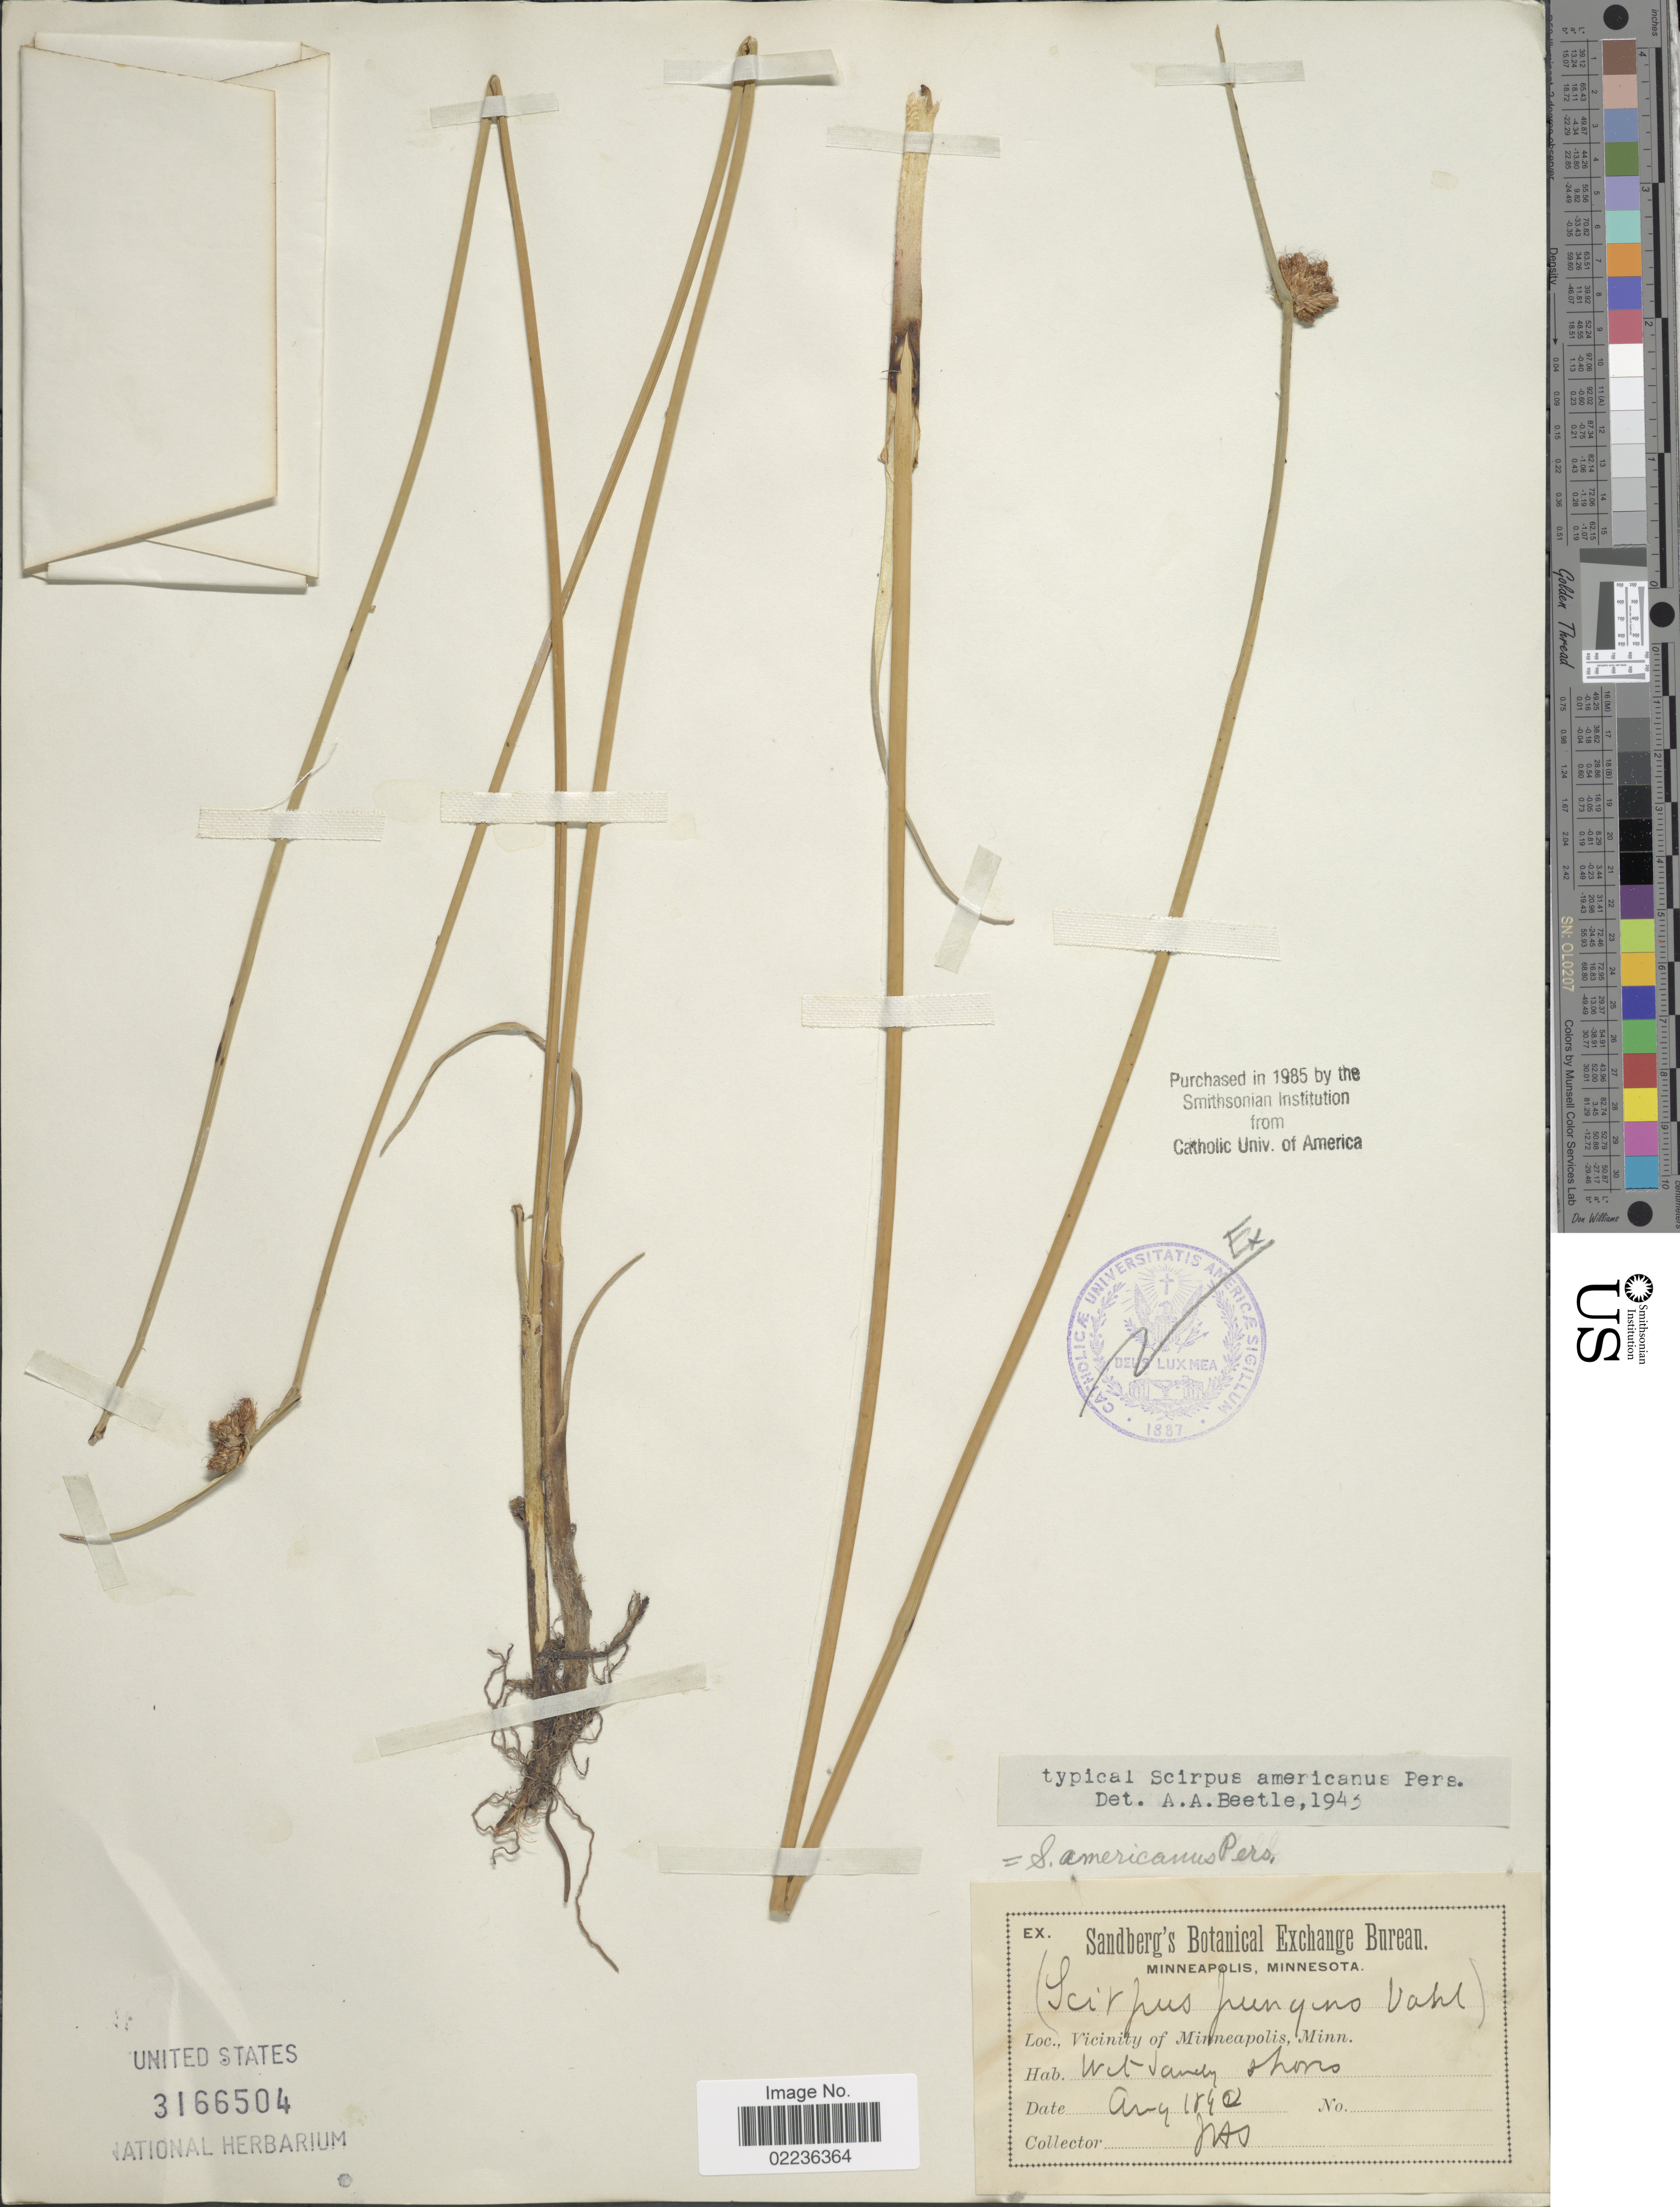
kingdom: Plantae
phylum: Tracheophyta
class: Liliopsida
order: Poales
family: Cyperaceae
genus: Schoenoplectus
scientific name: Schoenoplectus pungens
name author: (Vahl) Palla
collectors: J. H. Sandberg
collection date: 1840-08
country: United States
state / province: Minnesota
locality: Vicinity of Minneapolis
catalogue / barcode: US 3166504